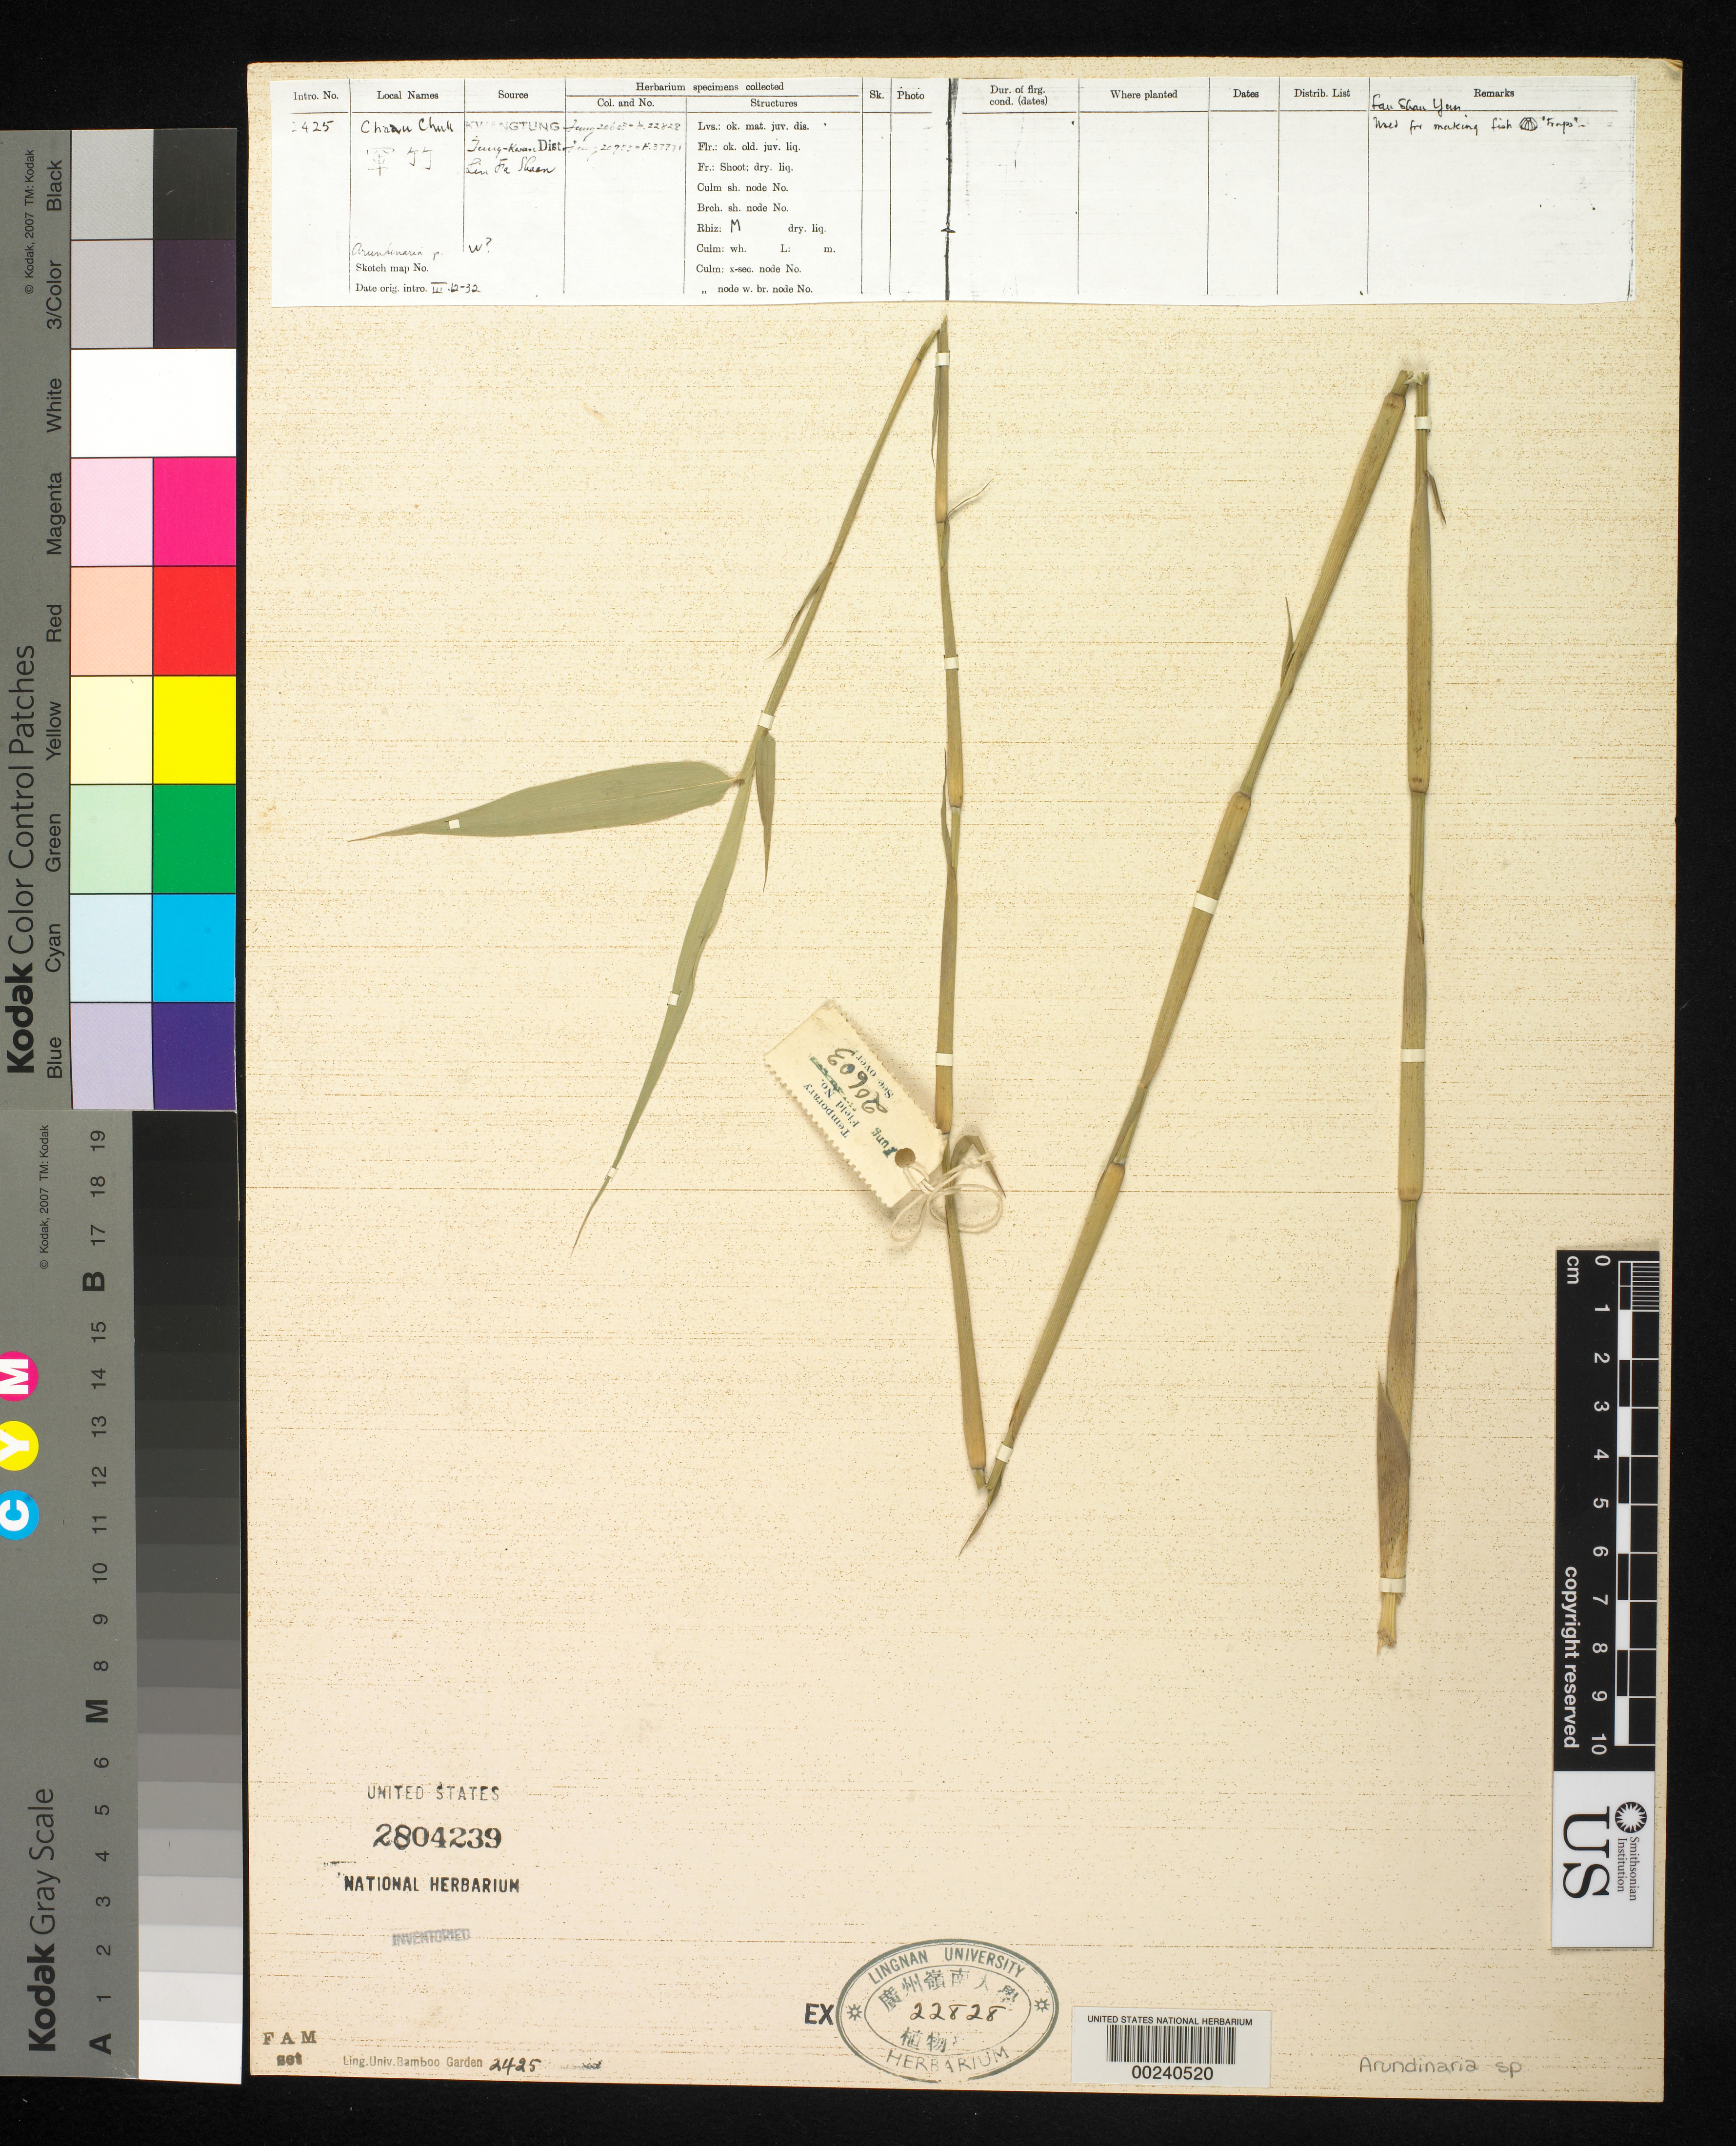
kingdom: Plantae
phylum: Tracheophyta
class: Liliopsida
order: Poales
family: Poaceae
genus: Arundinaria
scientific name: Arundinaria sp.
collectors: H. L. Fung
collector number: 20603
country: China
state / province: Guangdong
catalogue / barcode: US 2804239